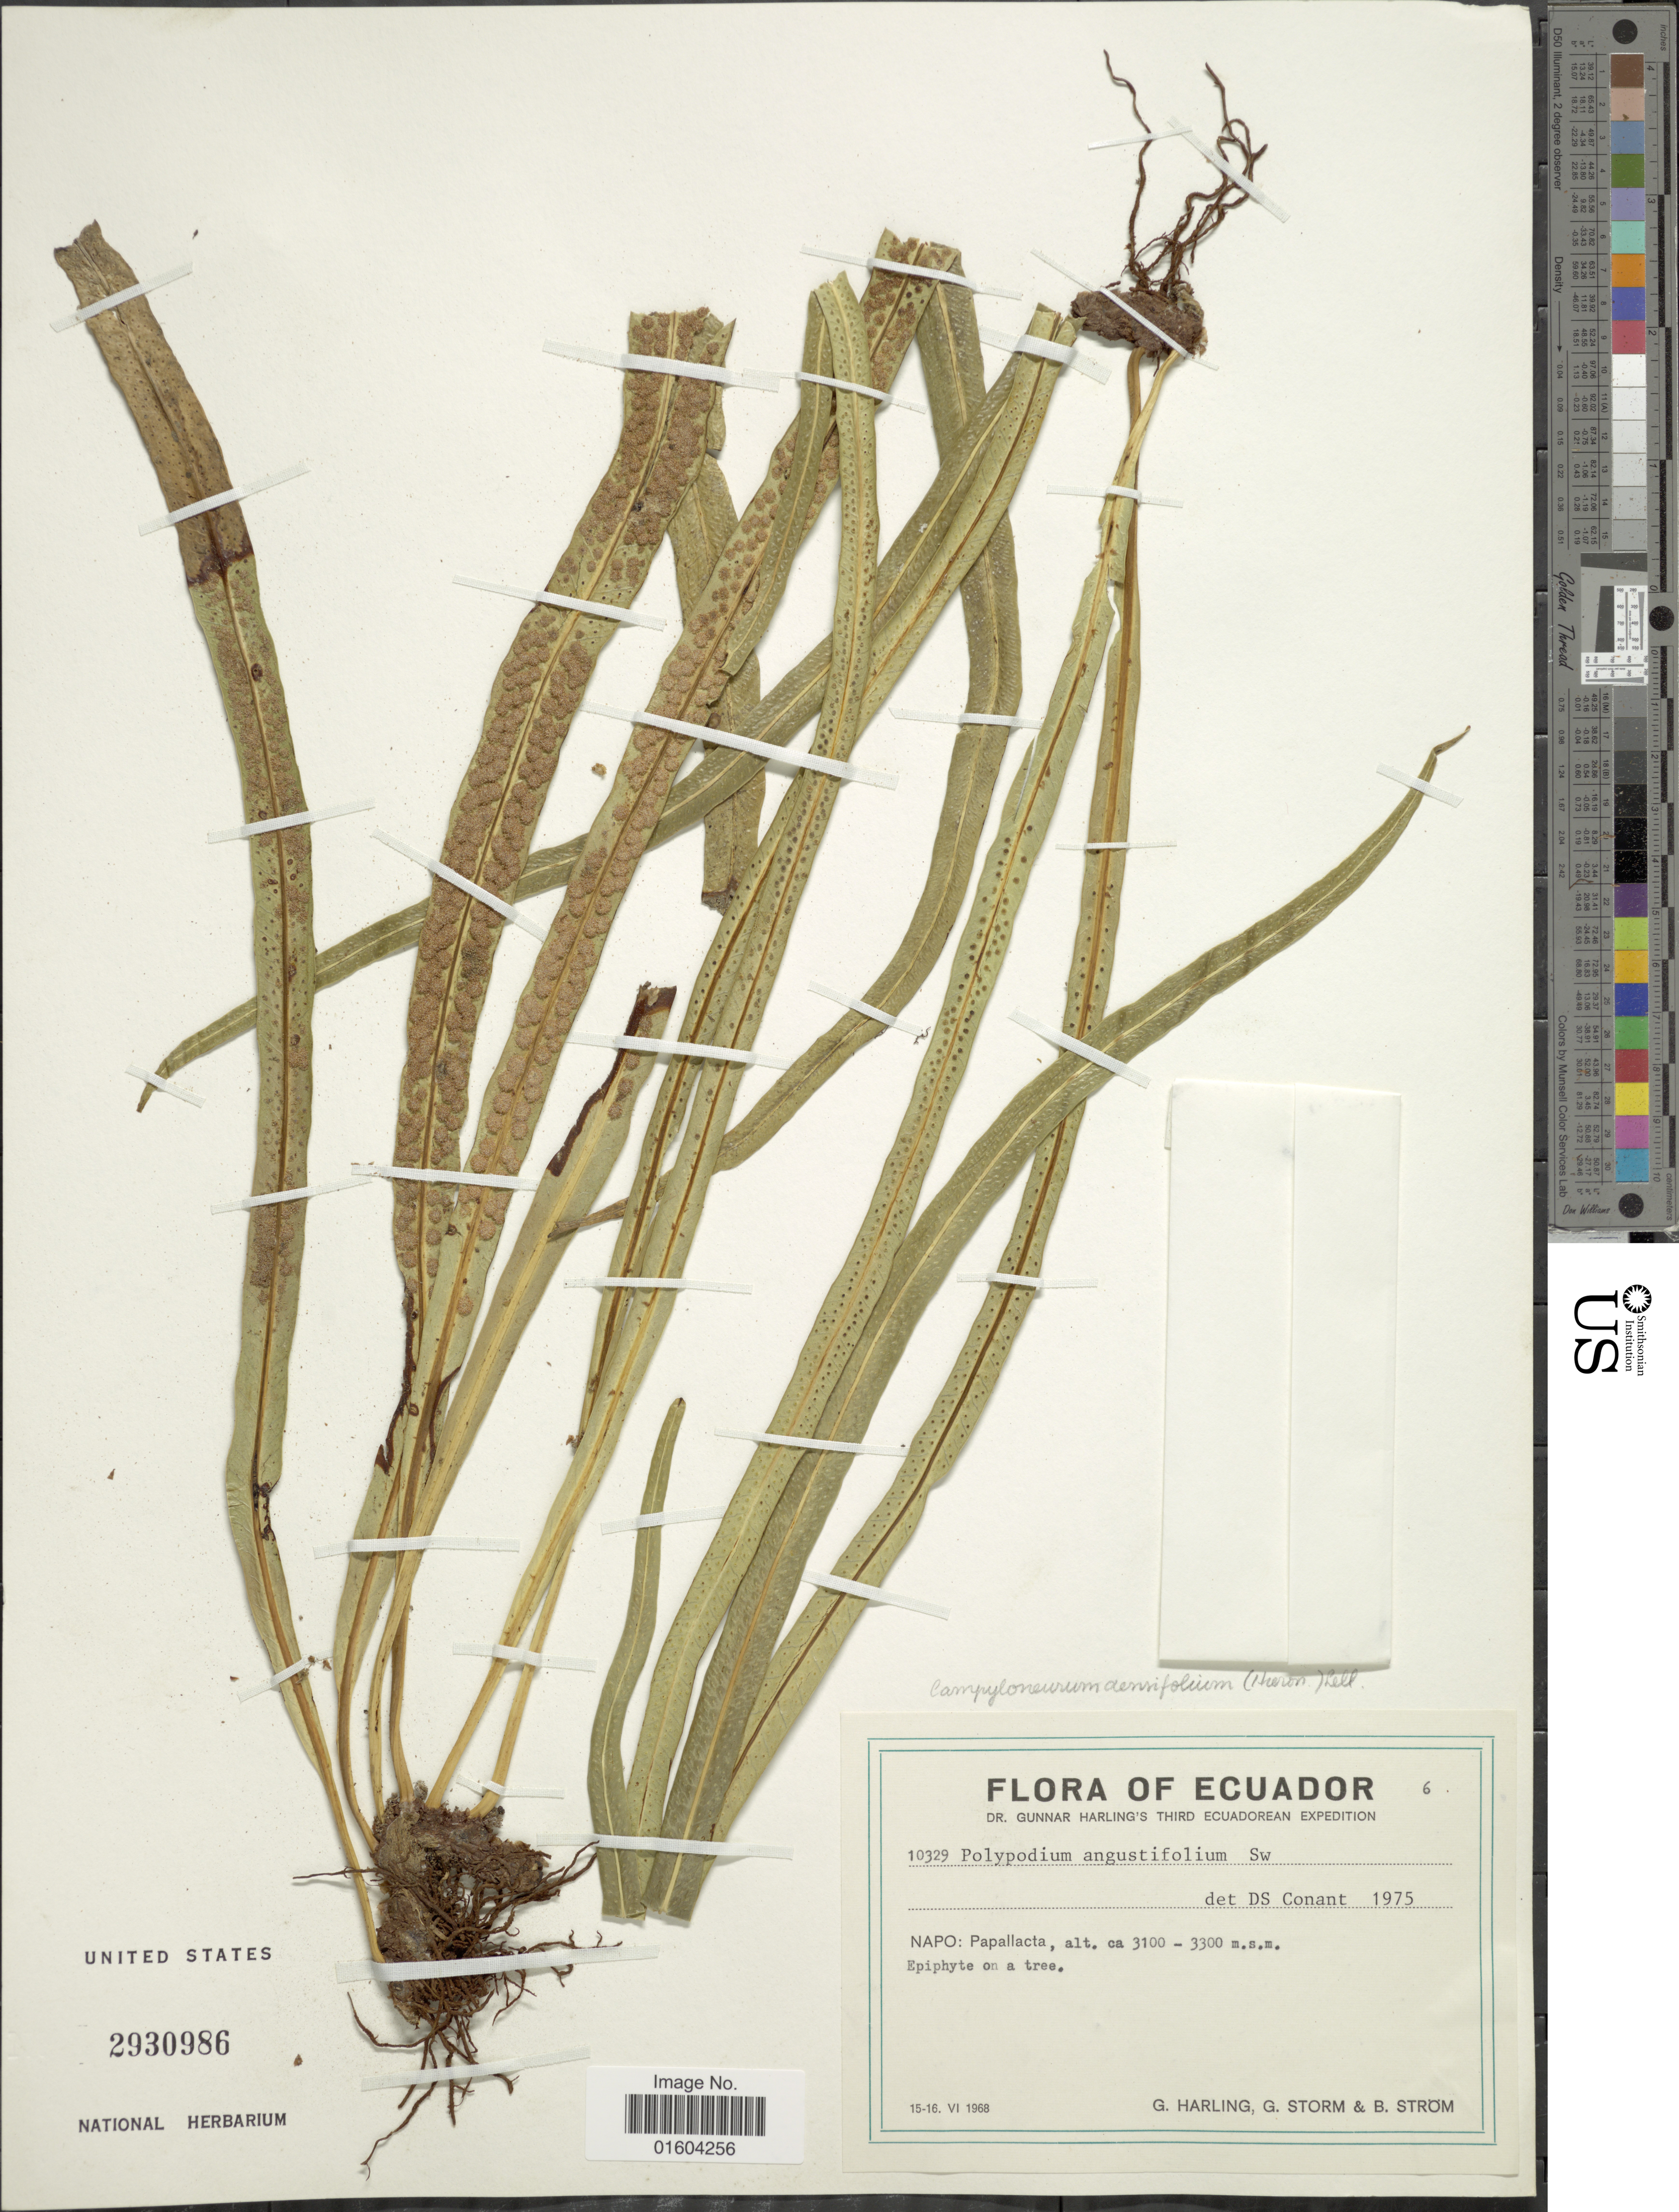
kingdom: Plantae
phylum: Tracheophyta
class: Polypodiopsida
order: Polypodiales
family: Polypodiaceae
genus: Campyloneurum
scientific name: Campyloneurum densifolium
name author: (Hieron.) Lellinger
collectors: G. Harling, G. Storm & B. Ström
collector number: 6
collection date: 1968-06-15/1968-06-16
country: Ecuador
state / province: Napo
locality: Napo: Papallacta.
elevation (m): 3100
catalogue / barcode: US 2930986